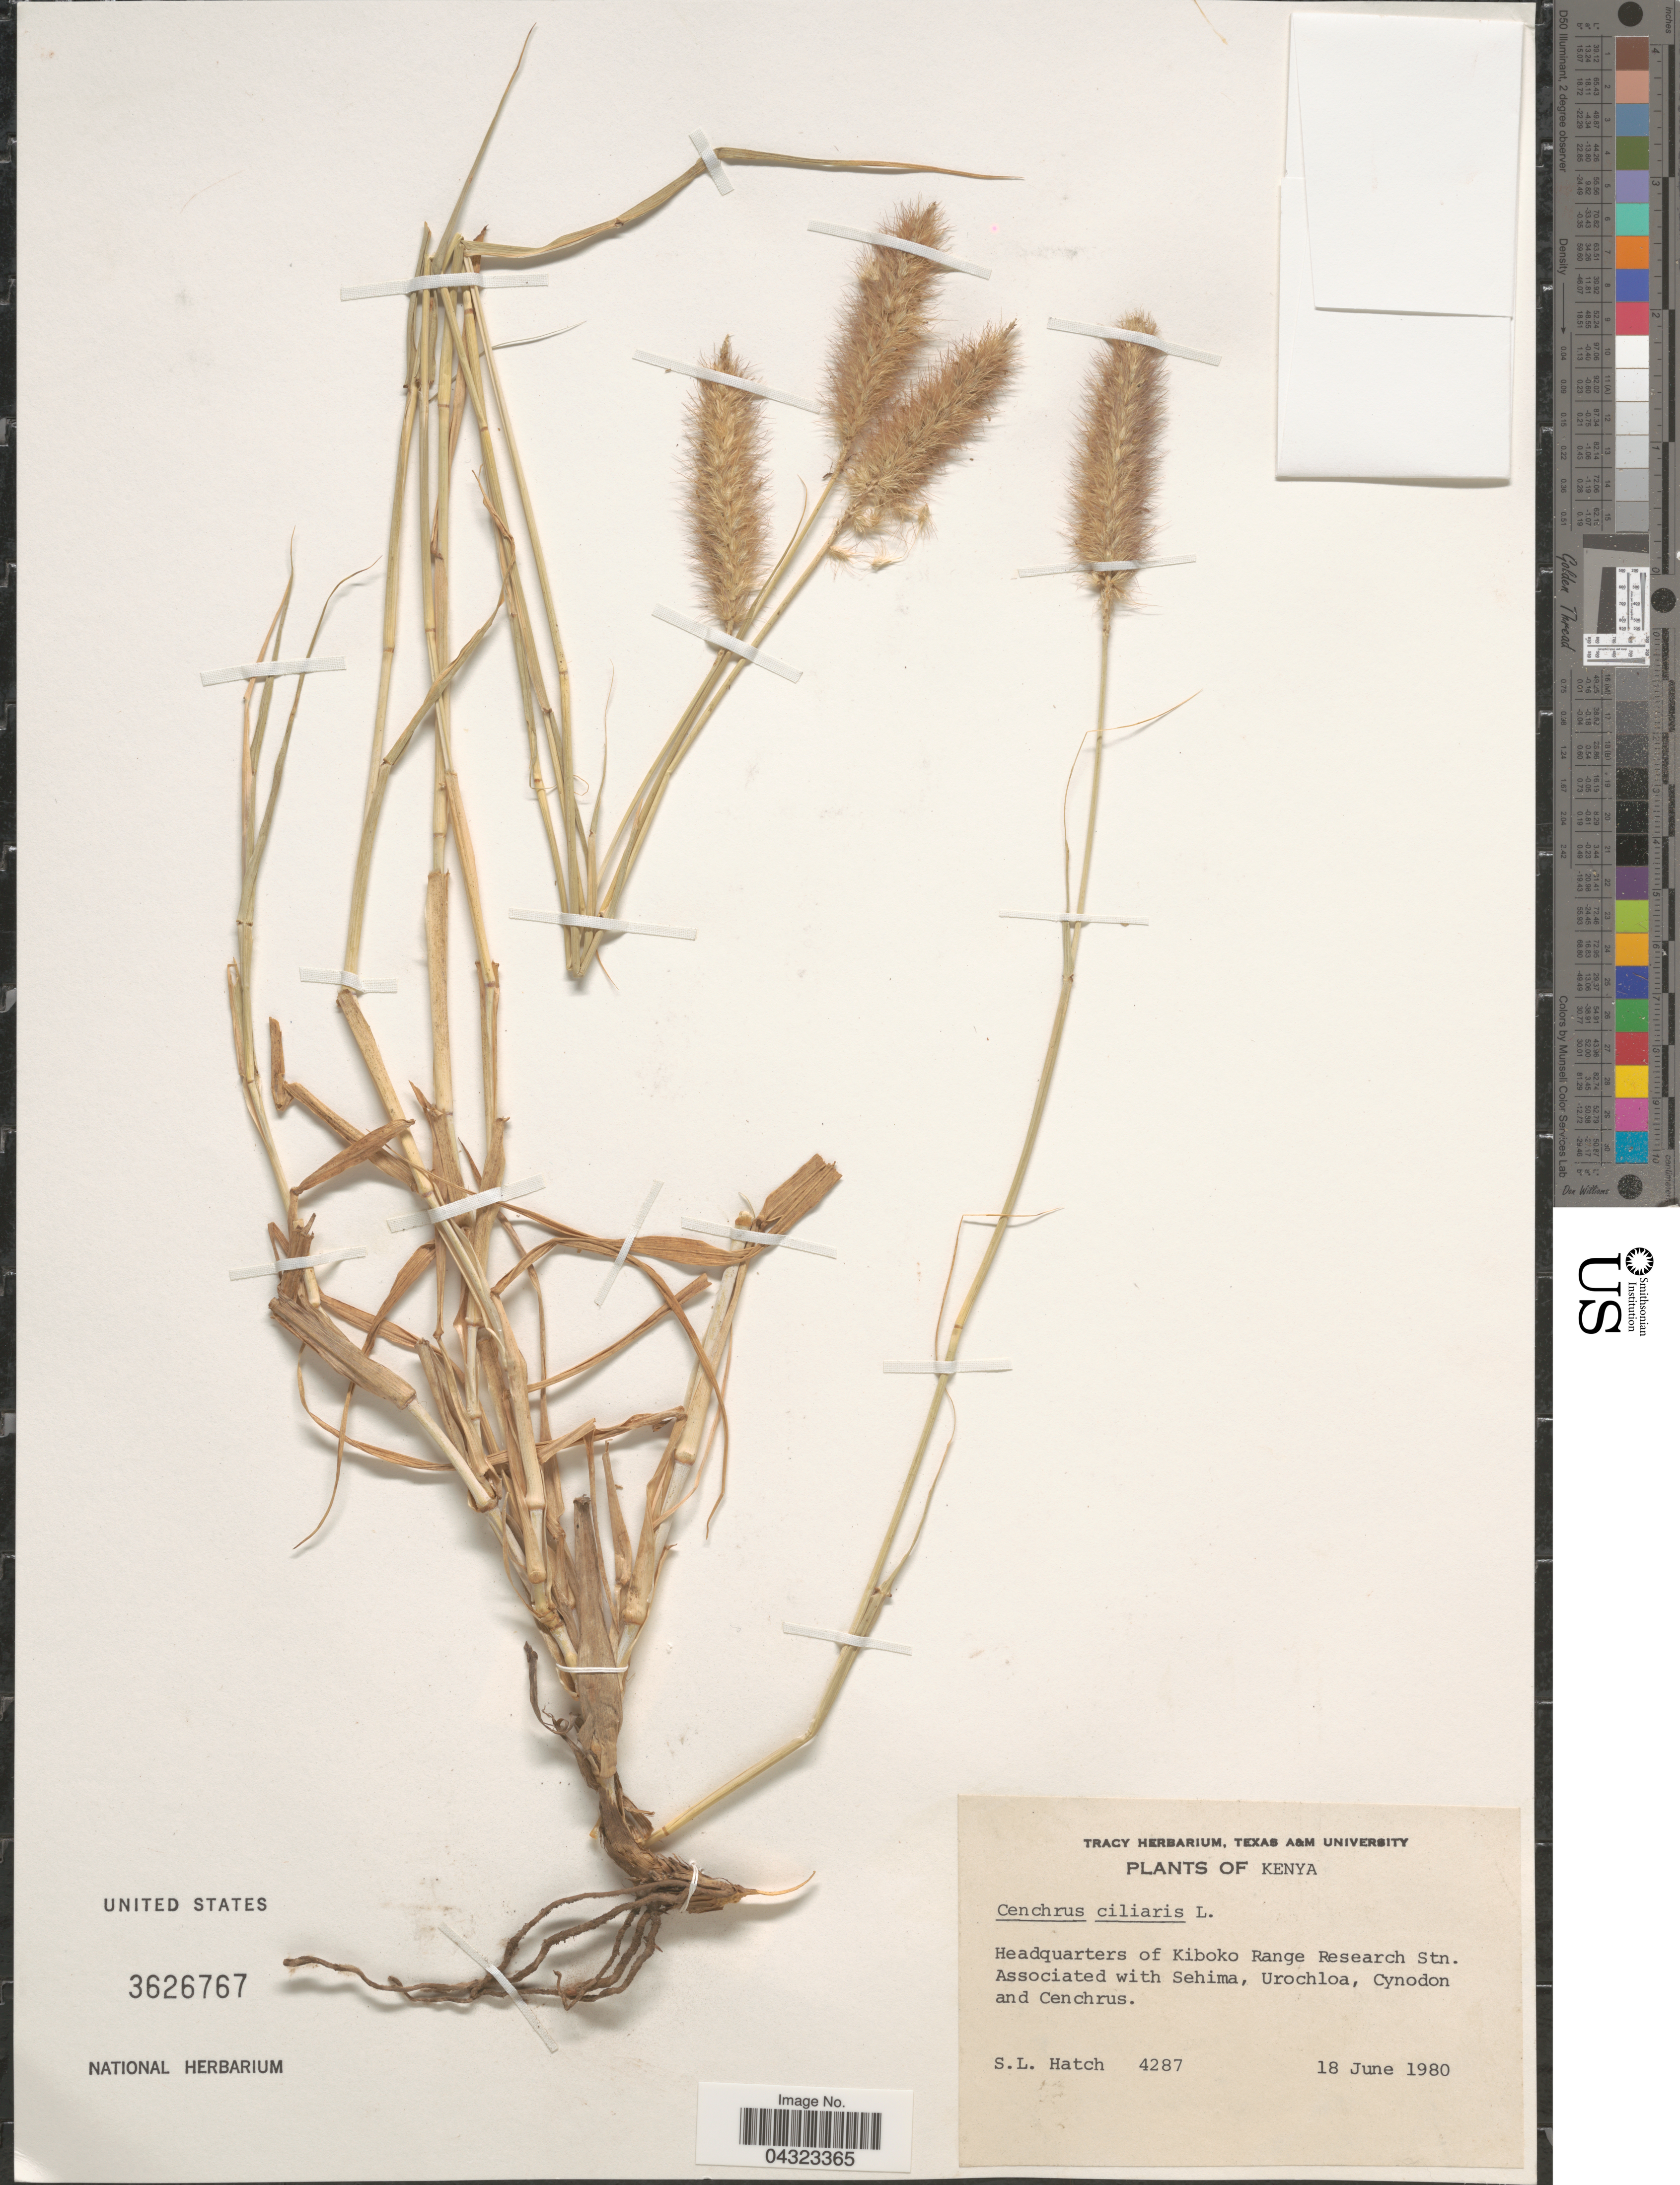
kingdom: Plantae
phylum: Tracheophyta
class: Liliopsida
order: Poales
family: Poaceae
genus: Cenchrus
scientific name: Cenchrus ciliaris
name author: L.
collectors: S. Hatch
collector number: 4287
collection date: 1980-06-18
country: Kenya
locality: Headquarters of Kiboko Range Research Stn.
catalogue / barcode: US 3626767